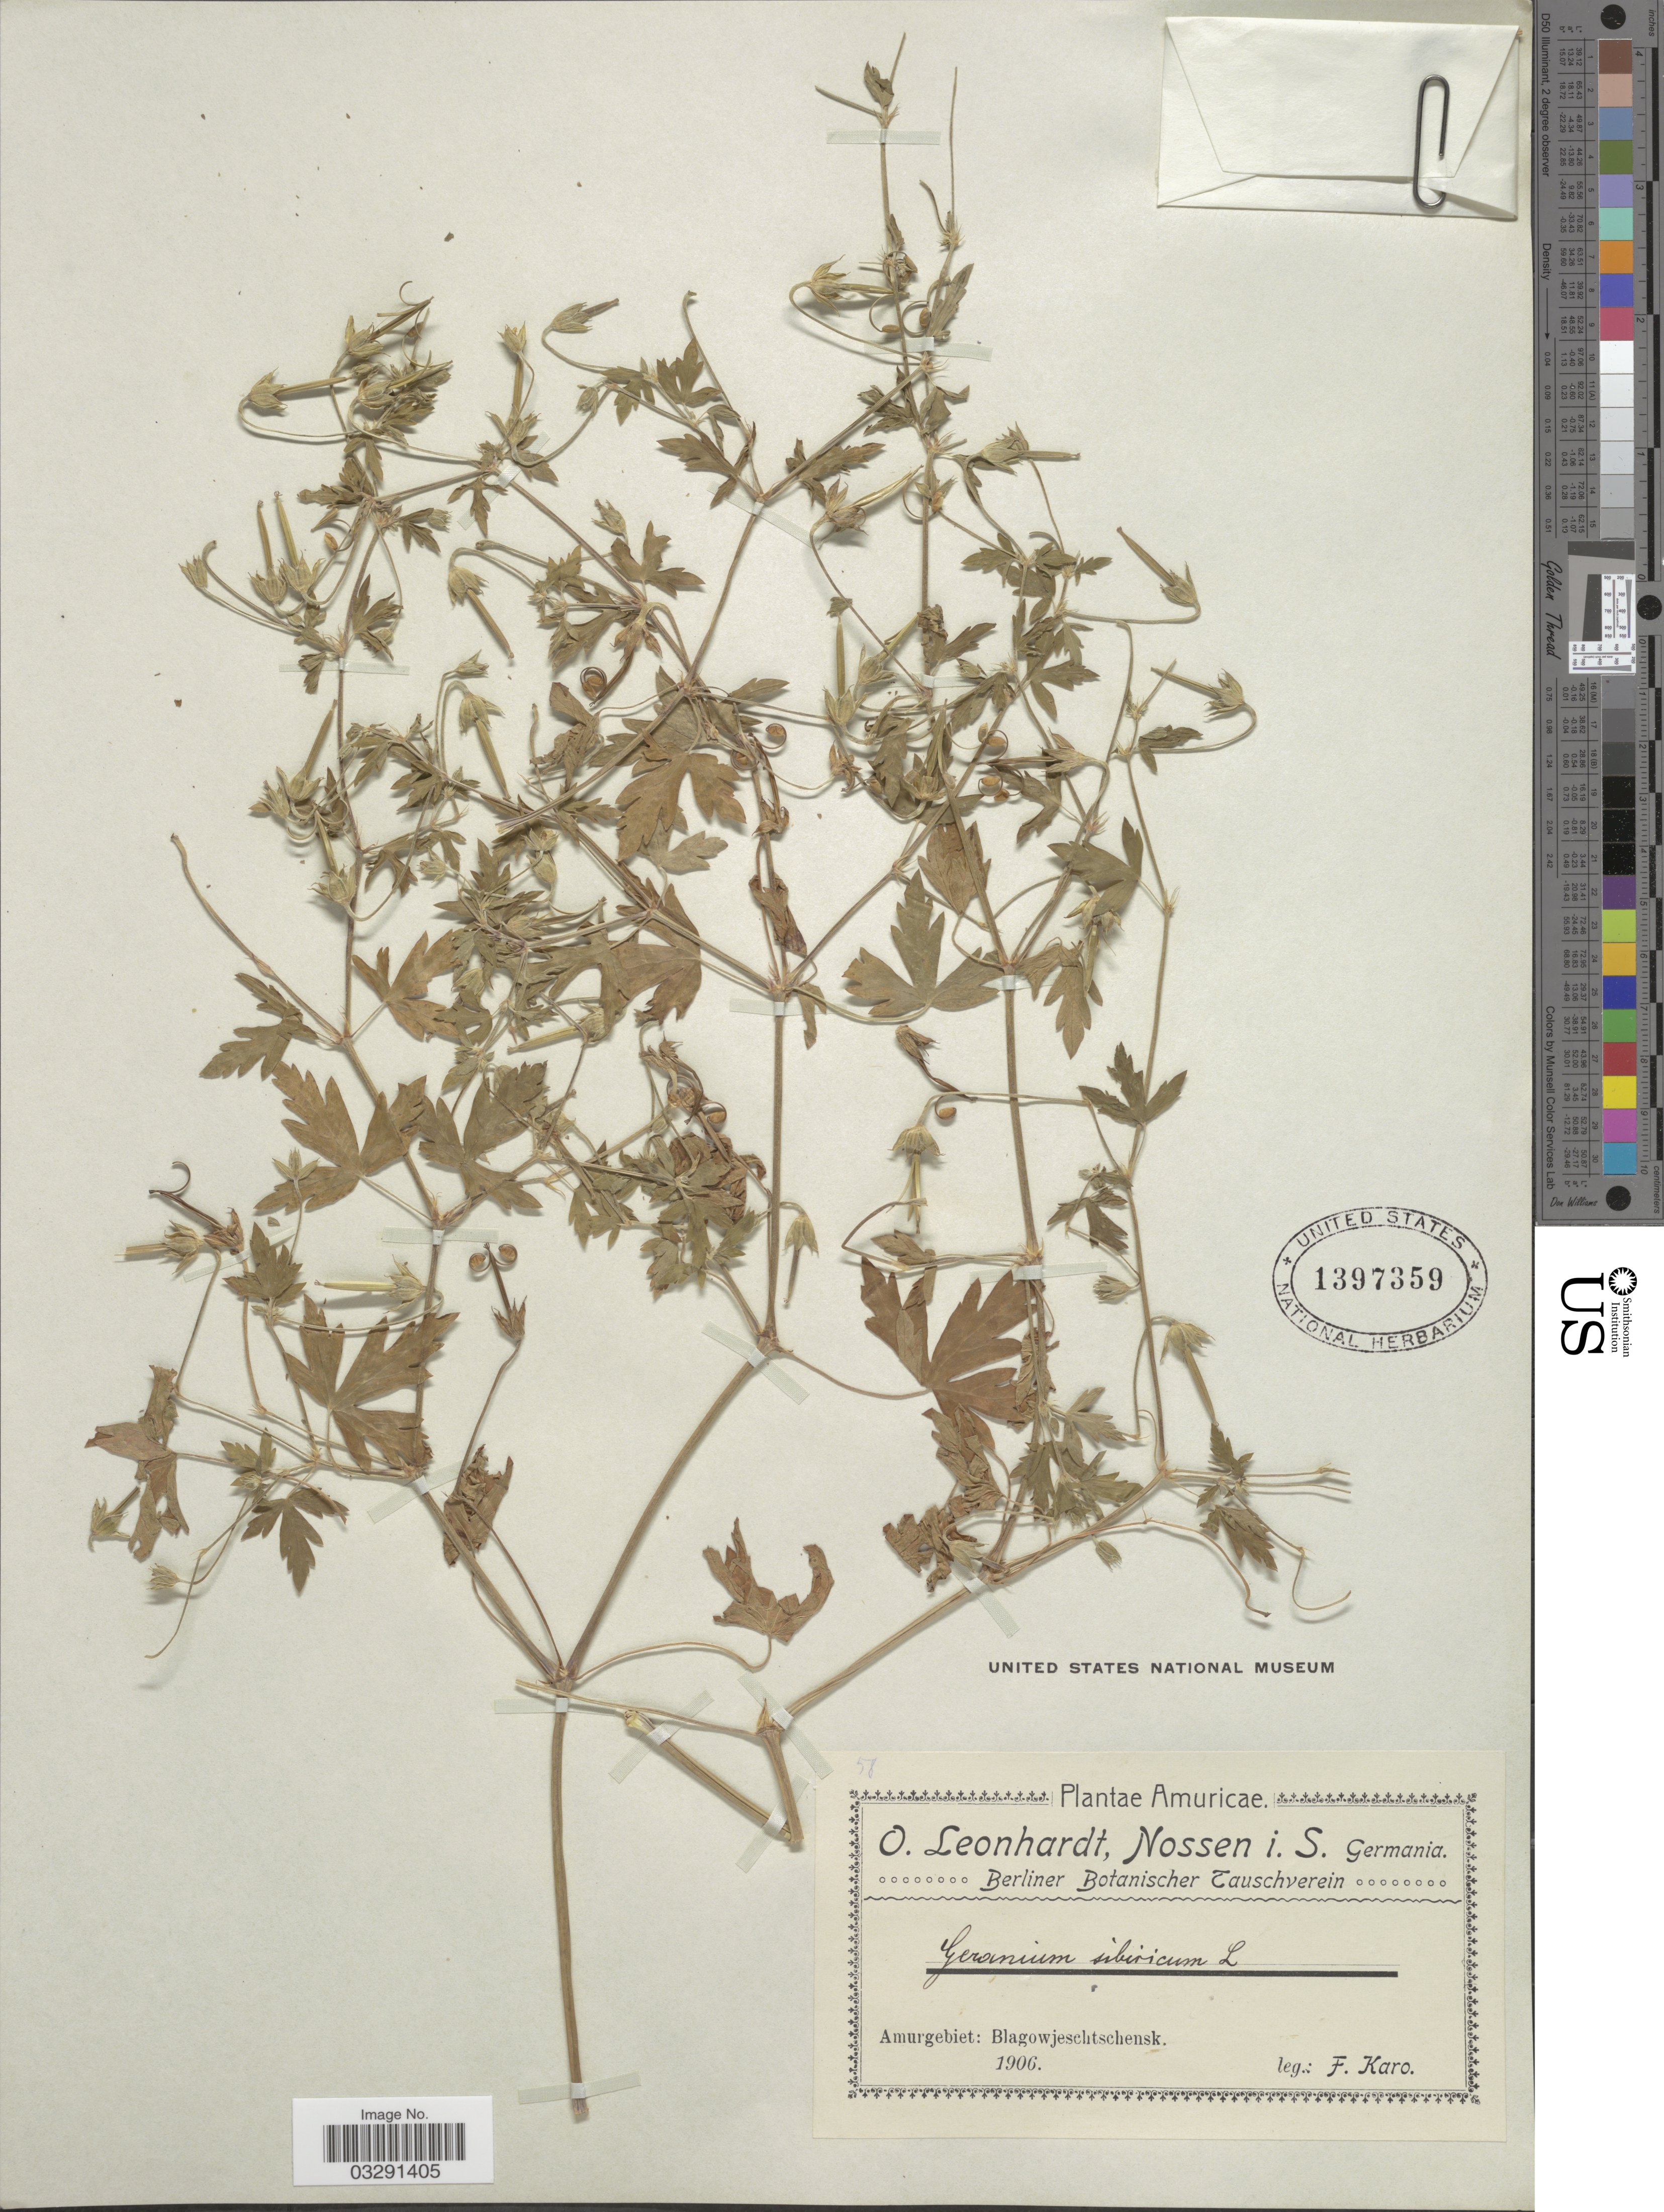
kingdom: Plantae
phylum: Tracheophyta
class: Magnoliopsida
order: Geraniales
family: Geraniaceae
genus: Geranium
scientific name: Geranium sibiricum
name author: L.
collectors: F. Karo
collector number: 58?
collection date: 1906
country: Russian Federation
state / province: Amur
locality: Amurgebiet: Blagowjeschtschensk.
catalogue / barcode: US 1397359